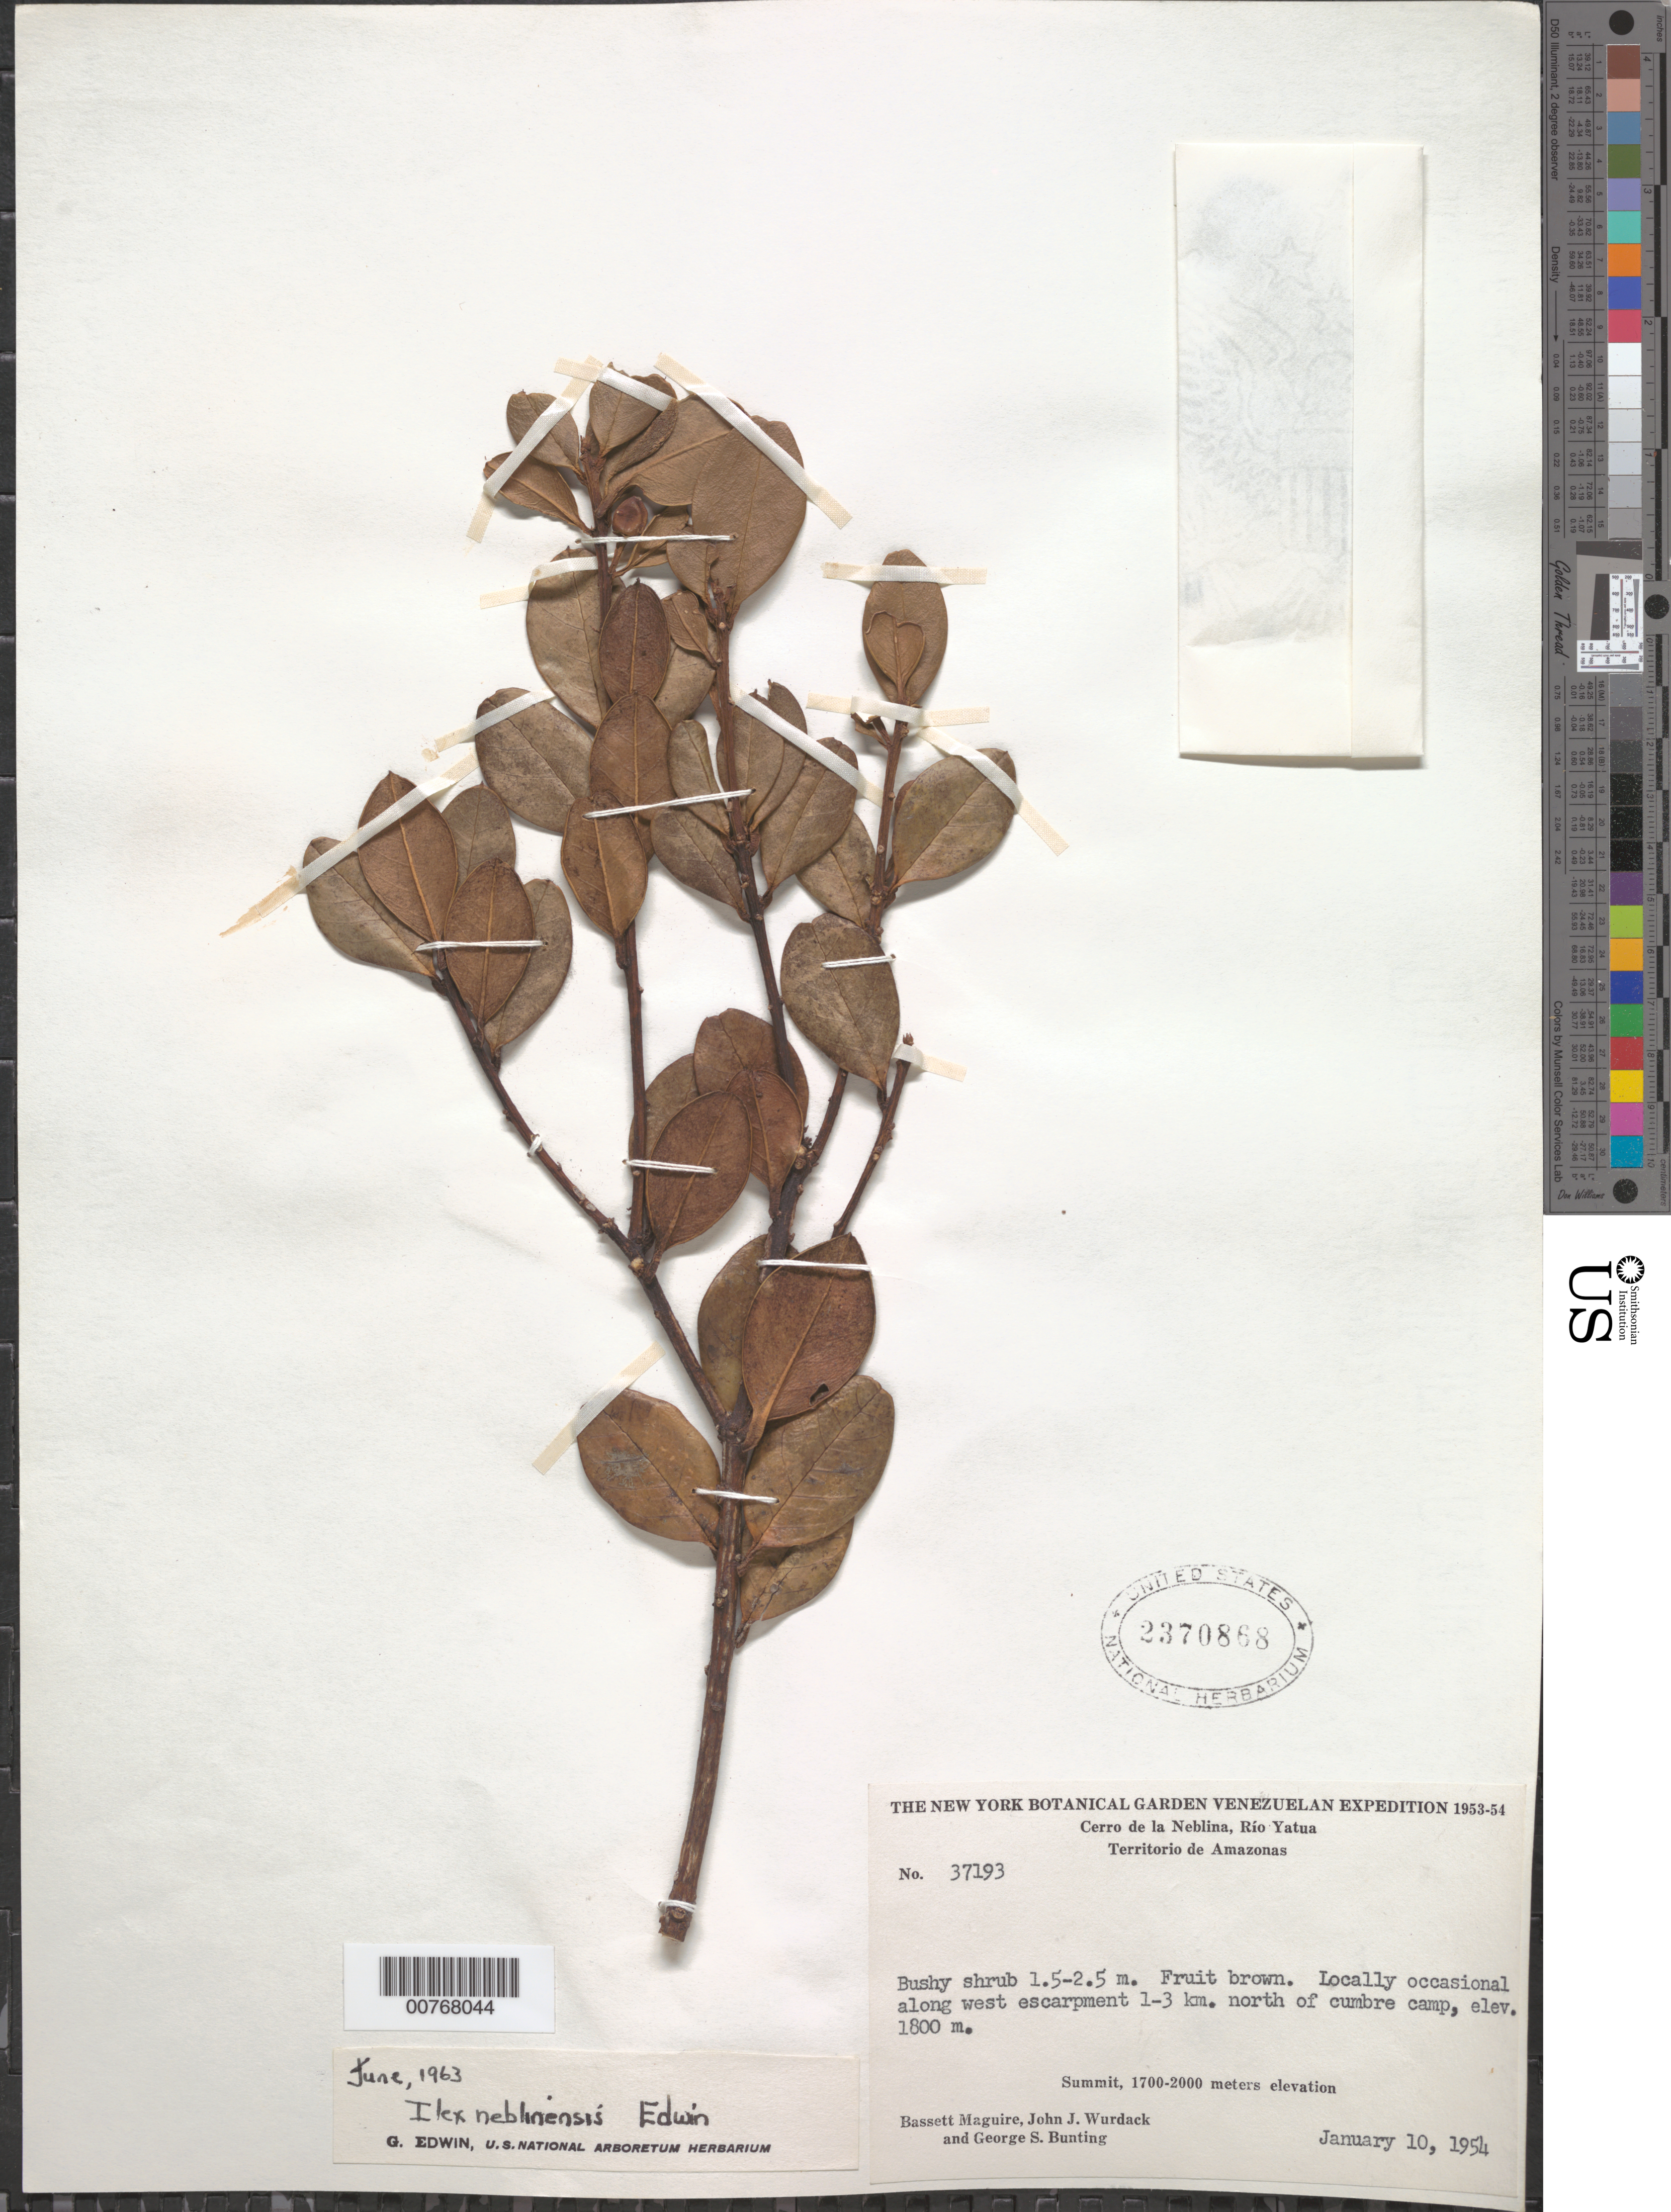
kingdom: Plantae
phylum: Tracheophyta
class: Magnoliopsida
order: Aquifoliales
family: Aquifoliaceae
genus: Ilex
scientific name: Ilex neblinensis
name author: Edwin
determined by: Edwin, G.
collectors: B. Maguire, J. J. Wurdack & G. S. Bunting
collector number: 37193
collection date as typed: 10-Jan-54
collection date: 1954-01-10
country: Venezuela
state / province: Amazonas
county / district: Río Negro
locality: Cerro de la Neblina, Río Yatua, 1-3 km N of Cumbre Camp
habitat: West escarpment of Río Yatua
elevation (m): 1700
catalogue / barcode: US 2370868